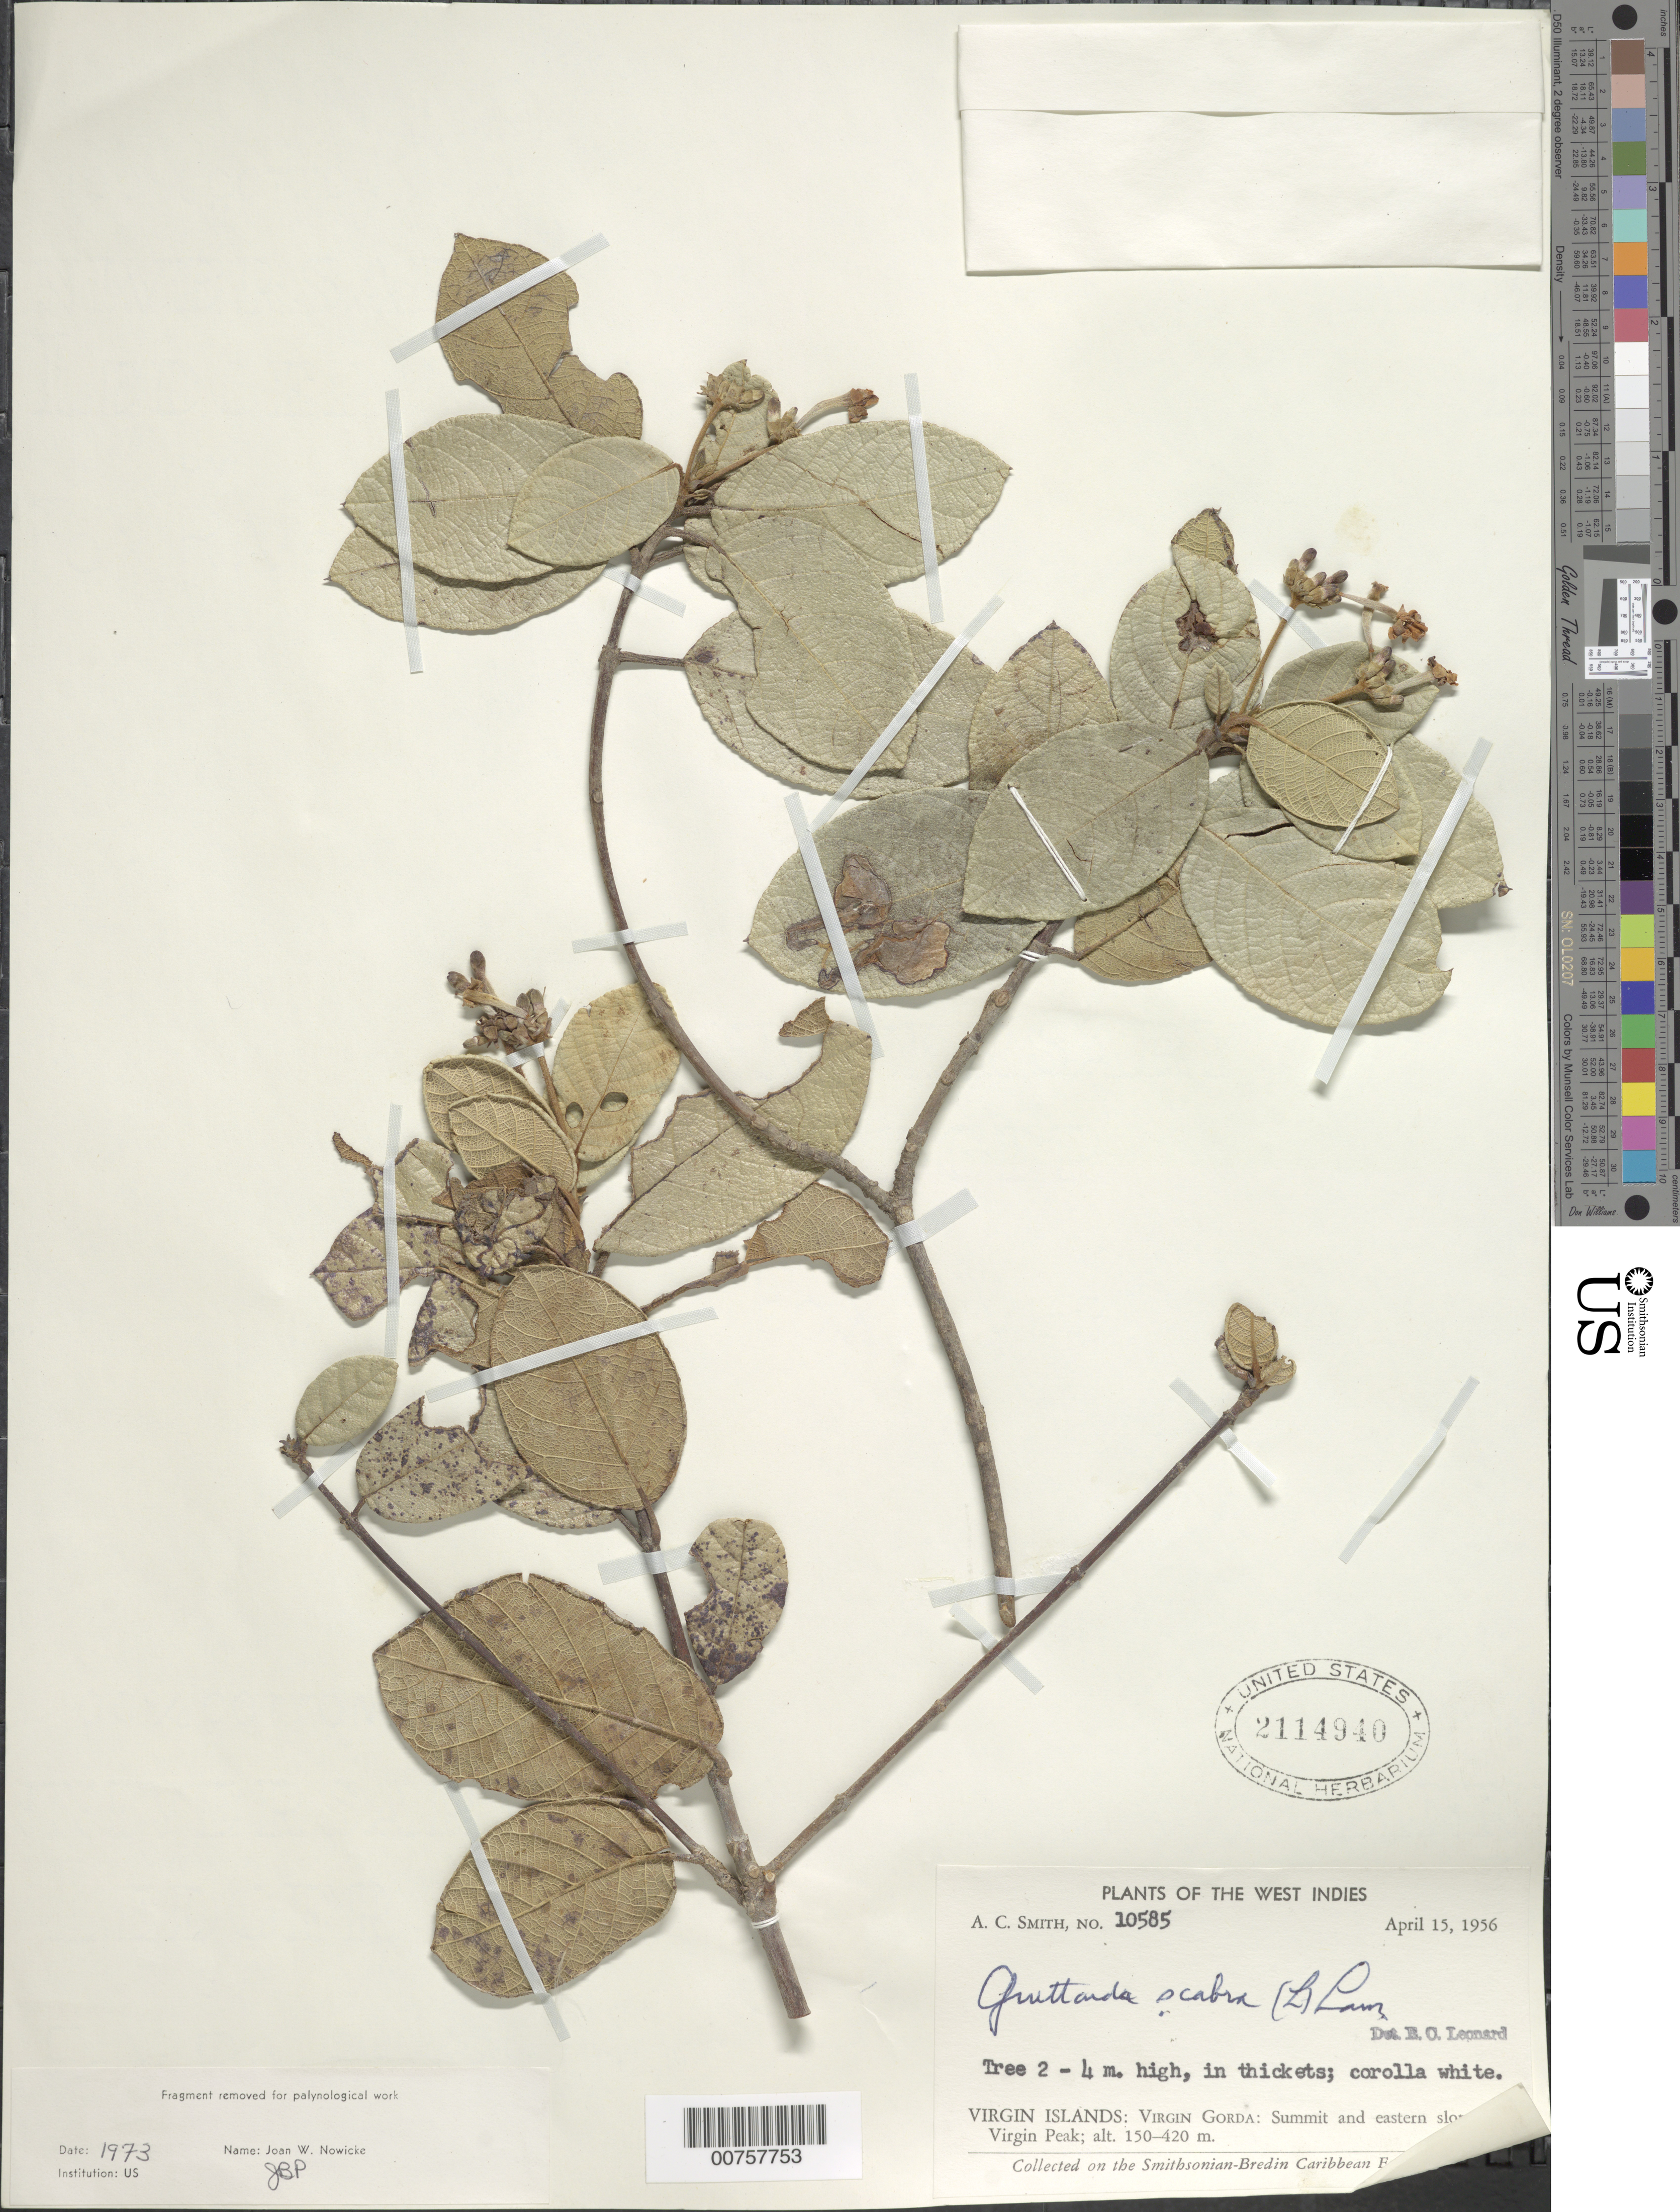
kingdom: Plantae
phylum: Tracheophyta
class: Magnoliopsida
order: Gentianales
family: Rubiaceae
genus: Guettarda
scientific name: Guettarda scabra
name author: (L.) Vent.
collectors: A. C. Smith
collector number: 10585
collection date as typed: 15 Apr 1956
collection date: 1956-04-15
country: British Virgin Islands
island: Virgin Gorda Island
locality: Summit and eastern slope of Virgin Peak.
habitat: In thickets.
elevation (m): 150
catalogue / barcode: US 2114940